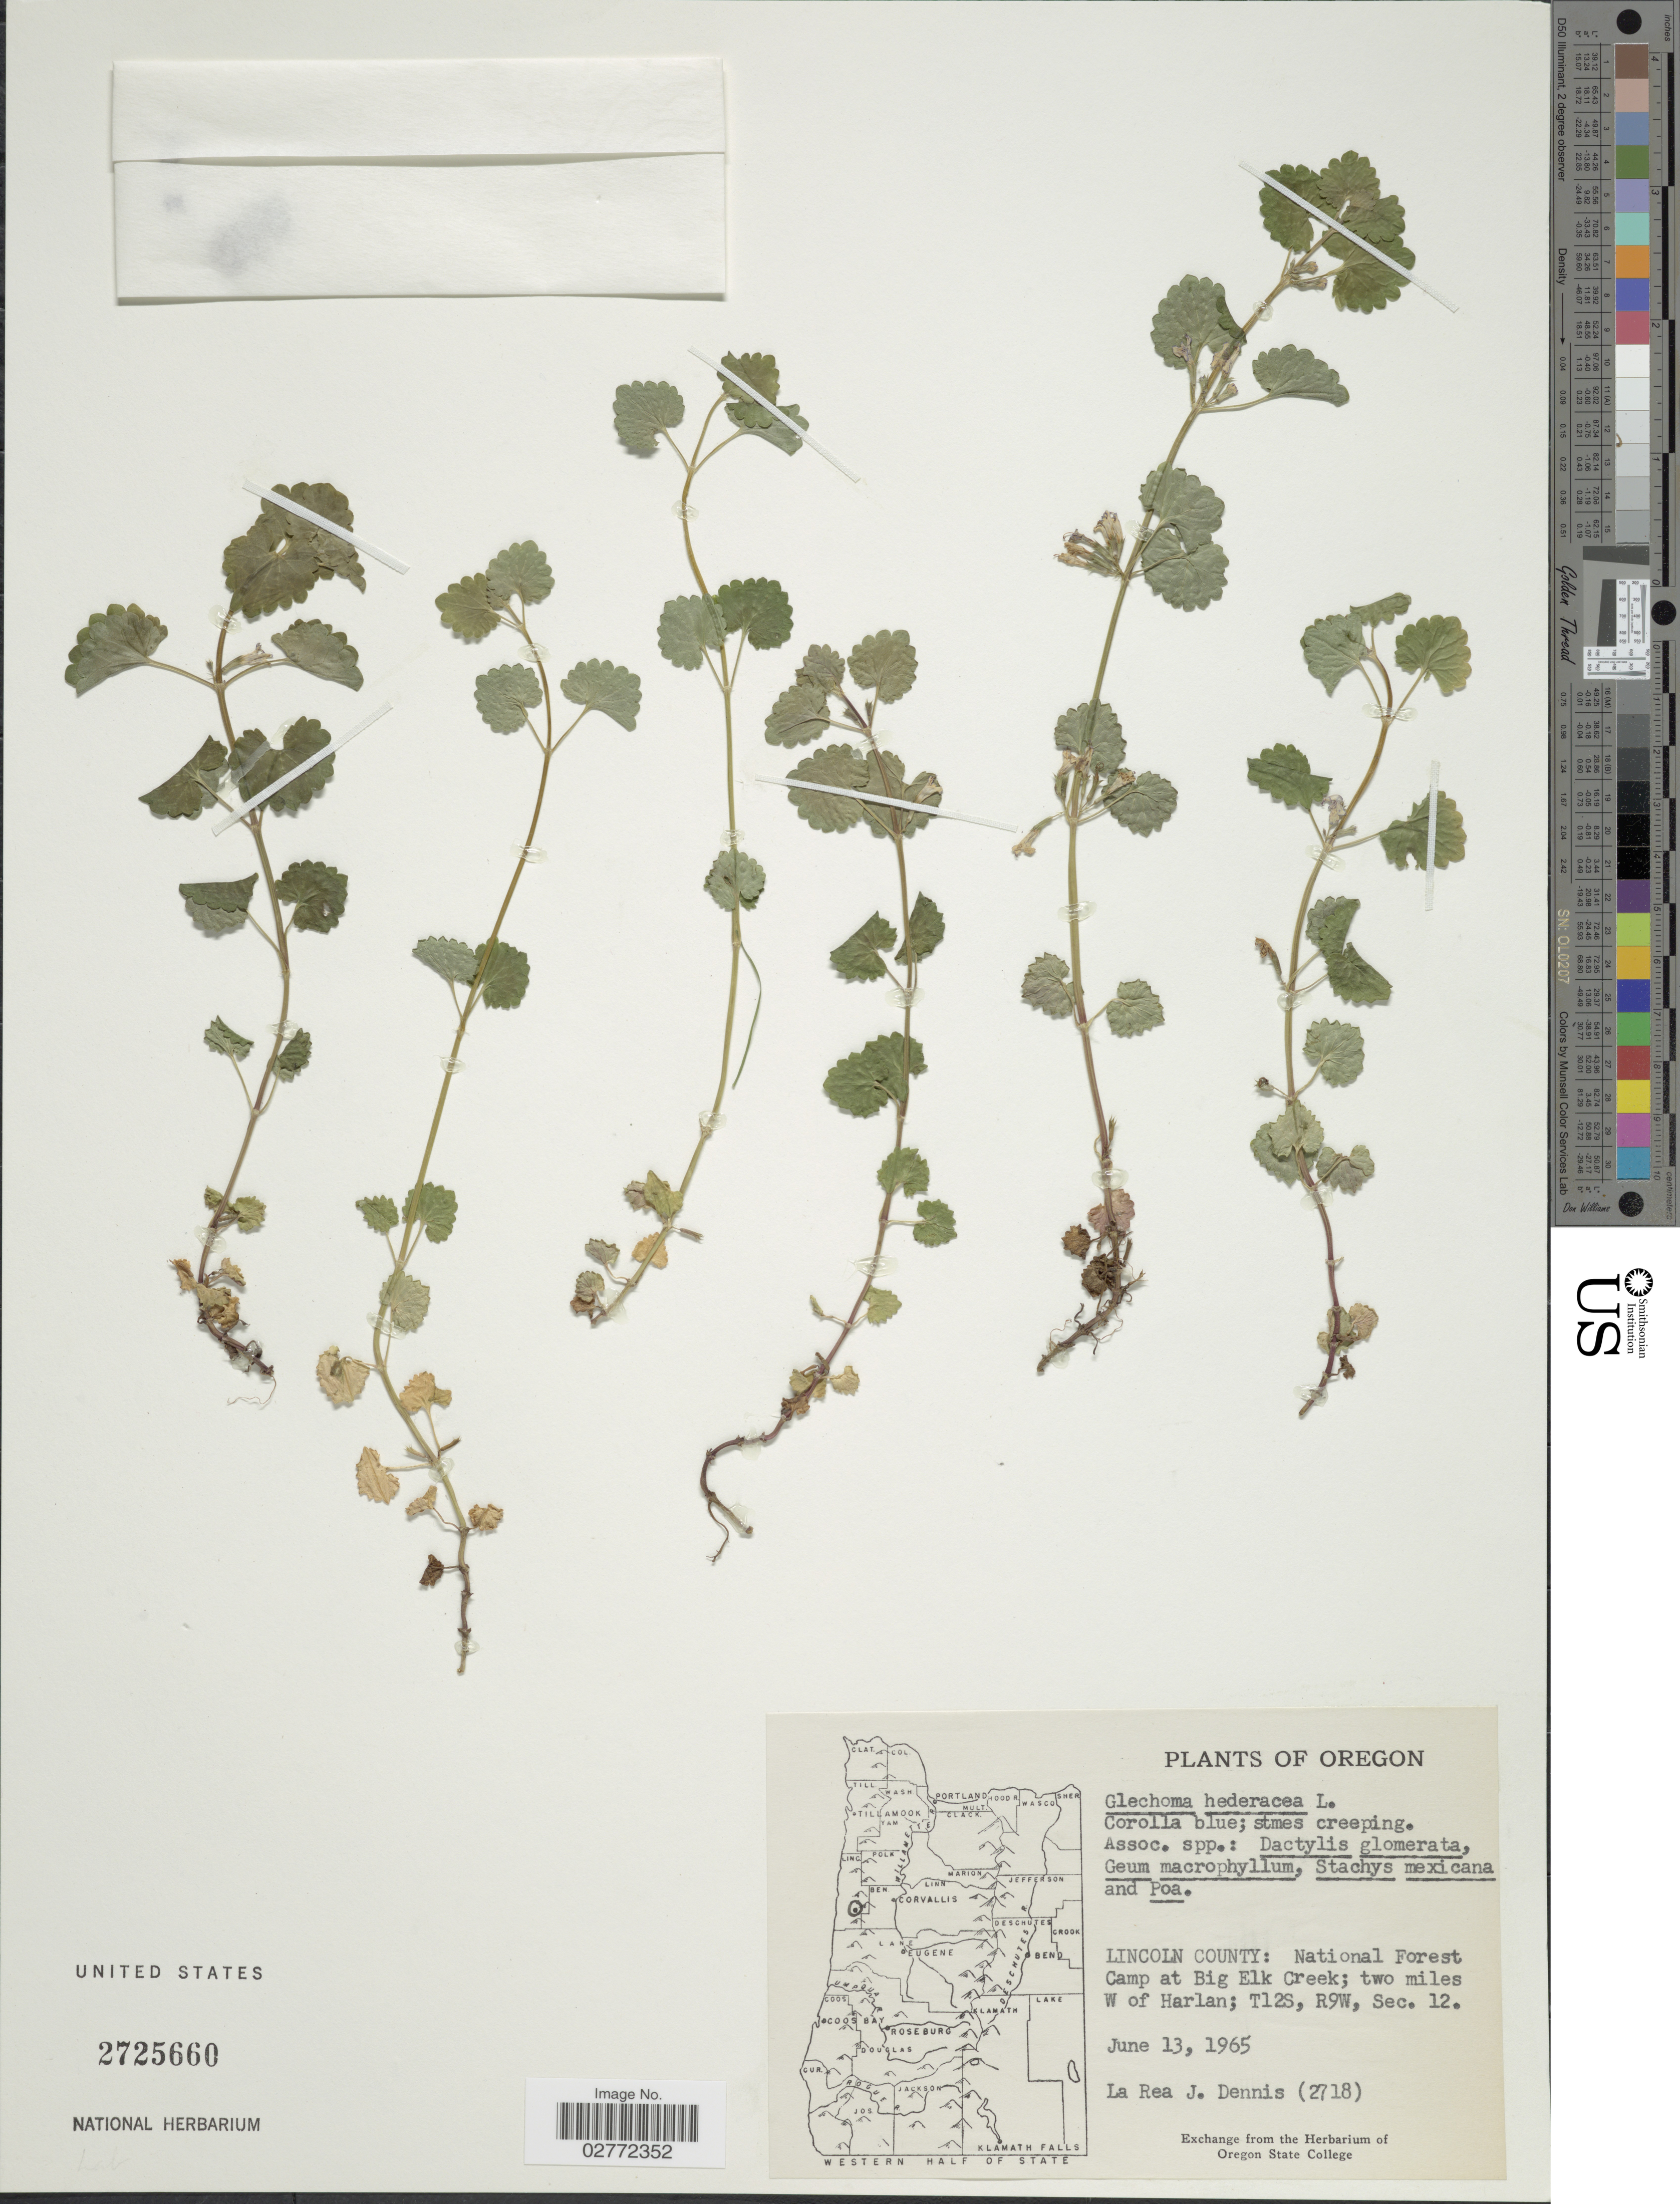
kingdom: Plantae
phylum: Tracheophyta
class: Magnoliopsida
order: Lamiales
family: Lamiaceae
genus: Glechoma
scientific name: Glechoma hederacea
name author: L.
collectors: R. Dennis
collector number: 2718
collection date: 1965-06-13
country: United States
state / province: Oregon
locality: Lincoln County: National Forest Camp at Big Elk Creek; two miles W of Harlan; T12S, R9W, Sec. 12.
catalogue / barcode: US 2725660